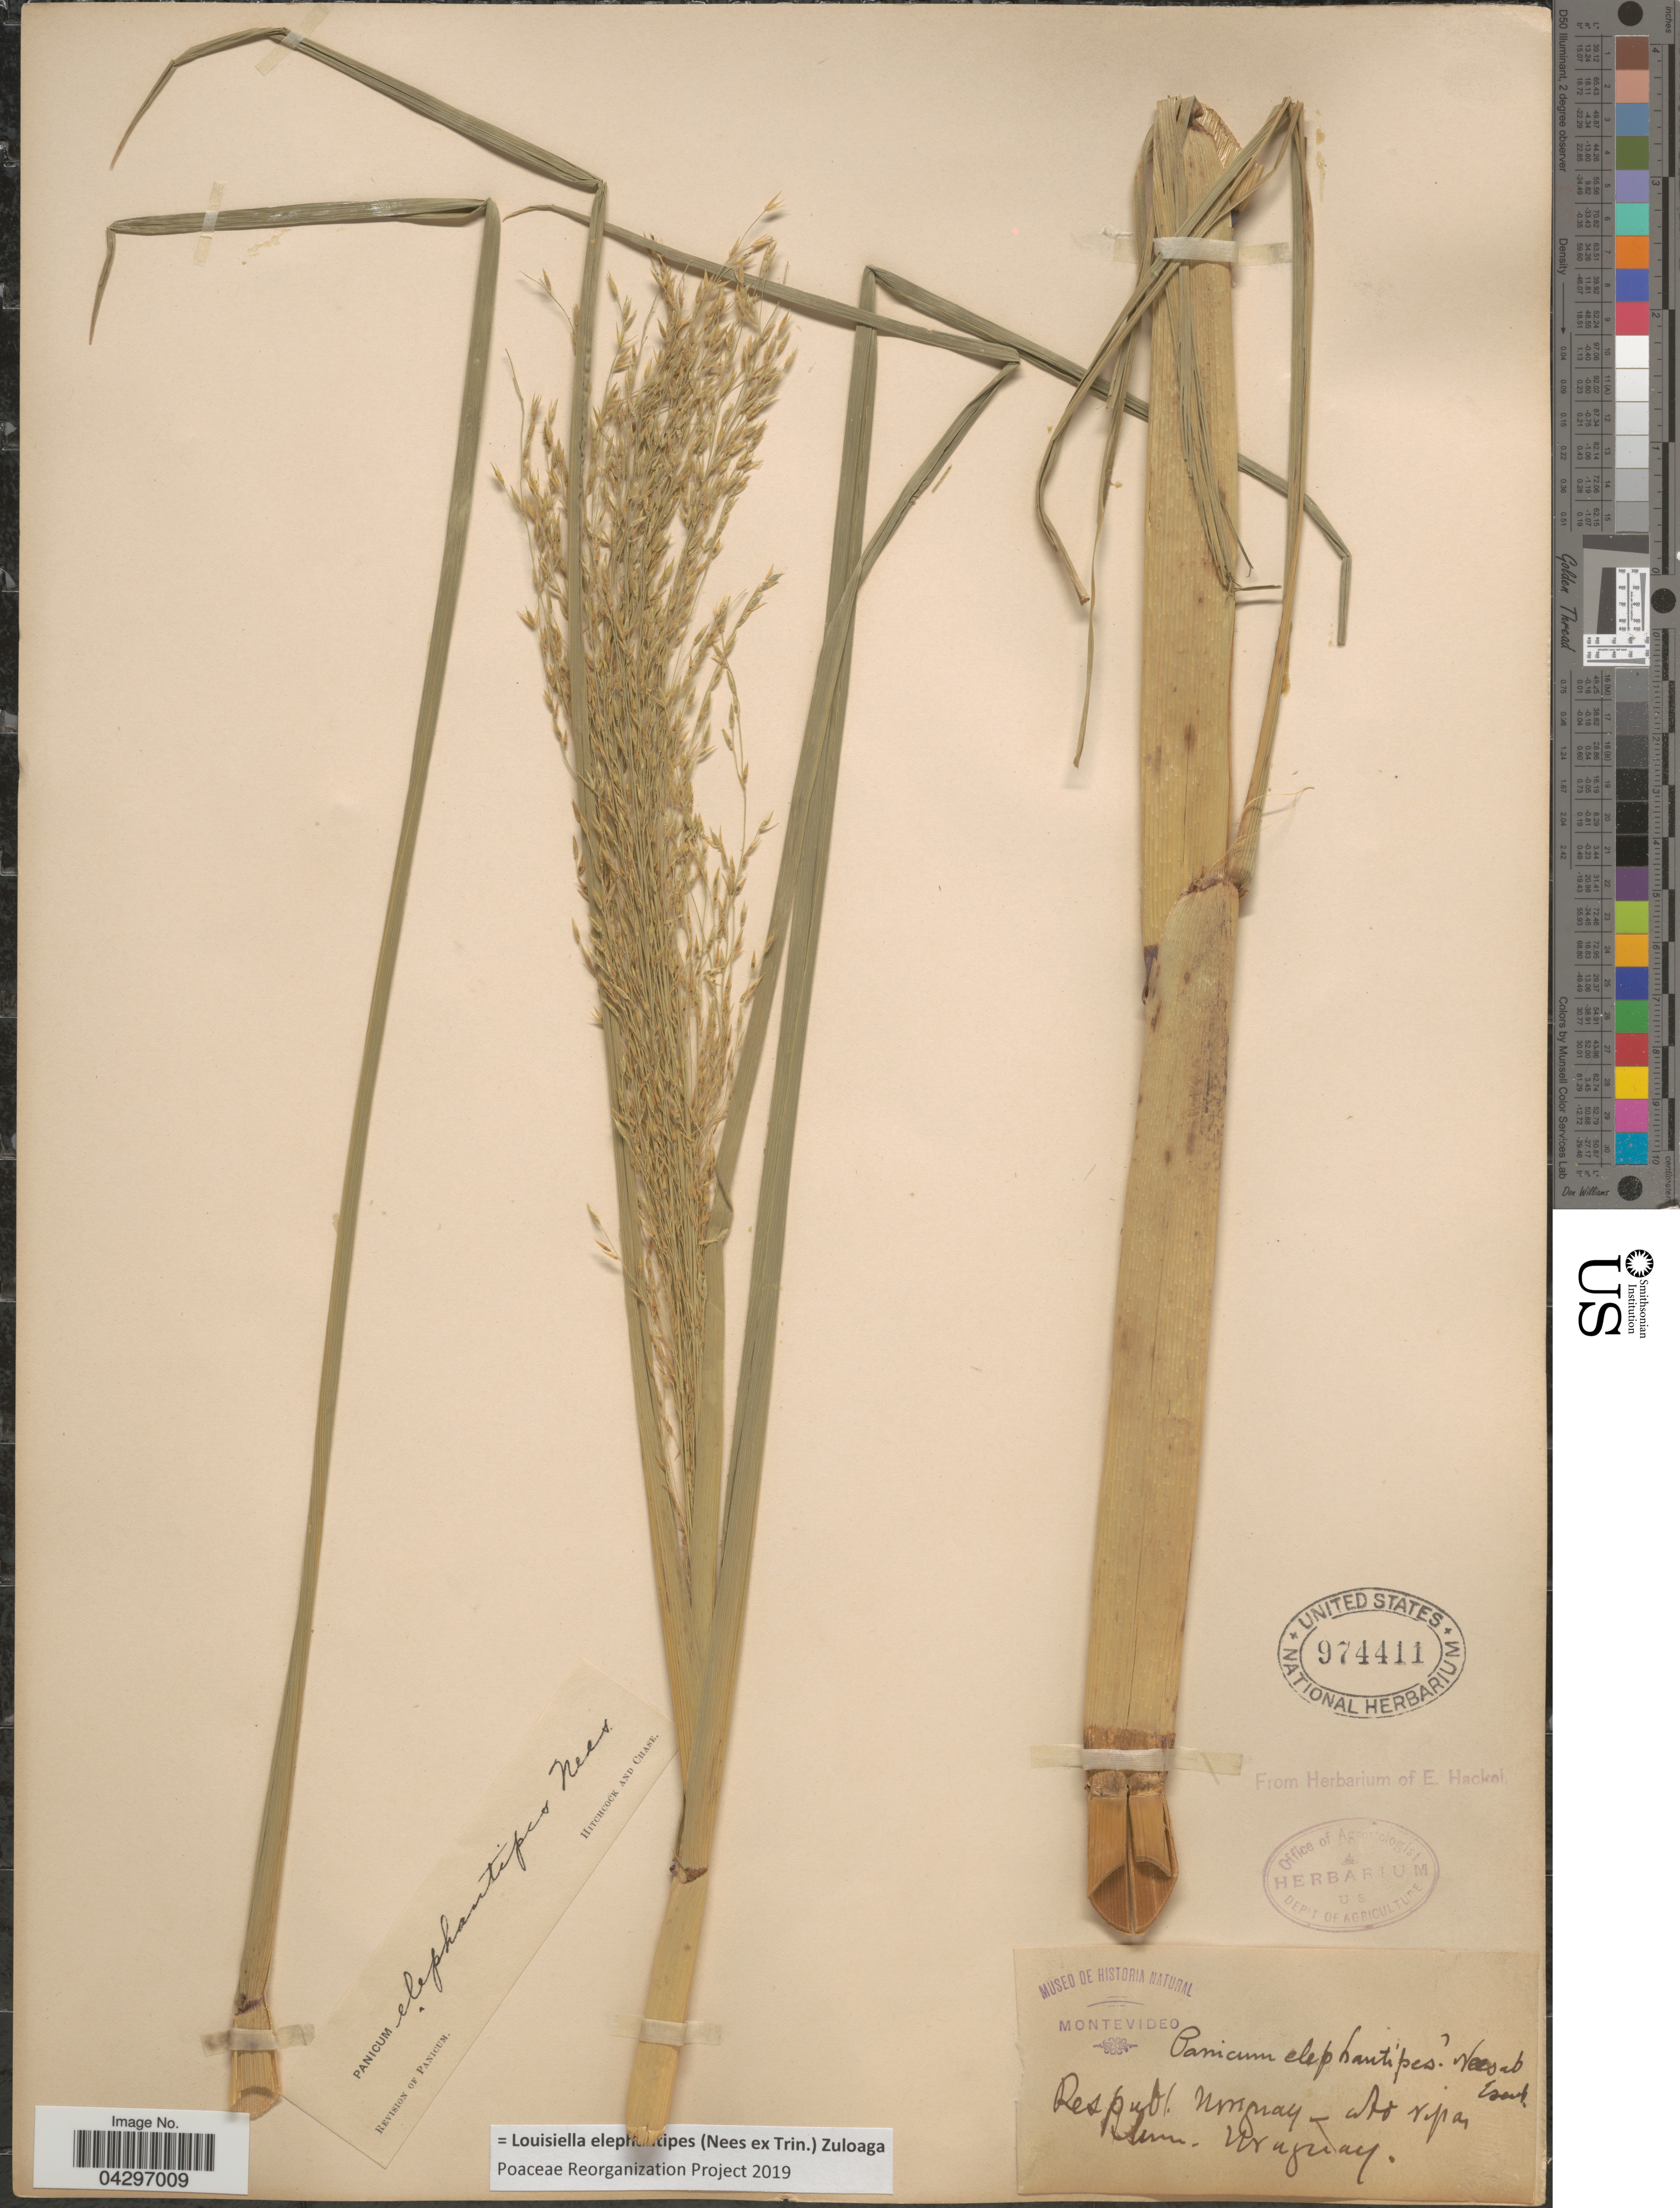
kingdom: Plantae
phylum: Tracheophyta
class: Liliopsida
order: Poales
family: Poaceae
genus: Louisiella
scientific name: Louisiella elephantipes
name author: (Nees ex Trin.) Zuloaga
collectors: ex herb. E. Hackel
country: Uruguay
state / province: Montevideo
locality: Respubl. Uruguay - Ad ripas [illegible text] Uruguay.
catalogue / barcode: US 974411